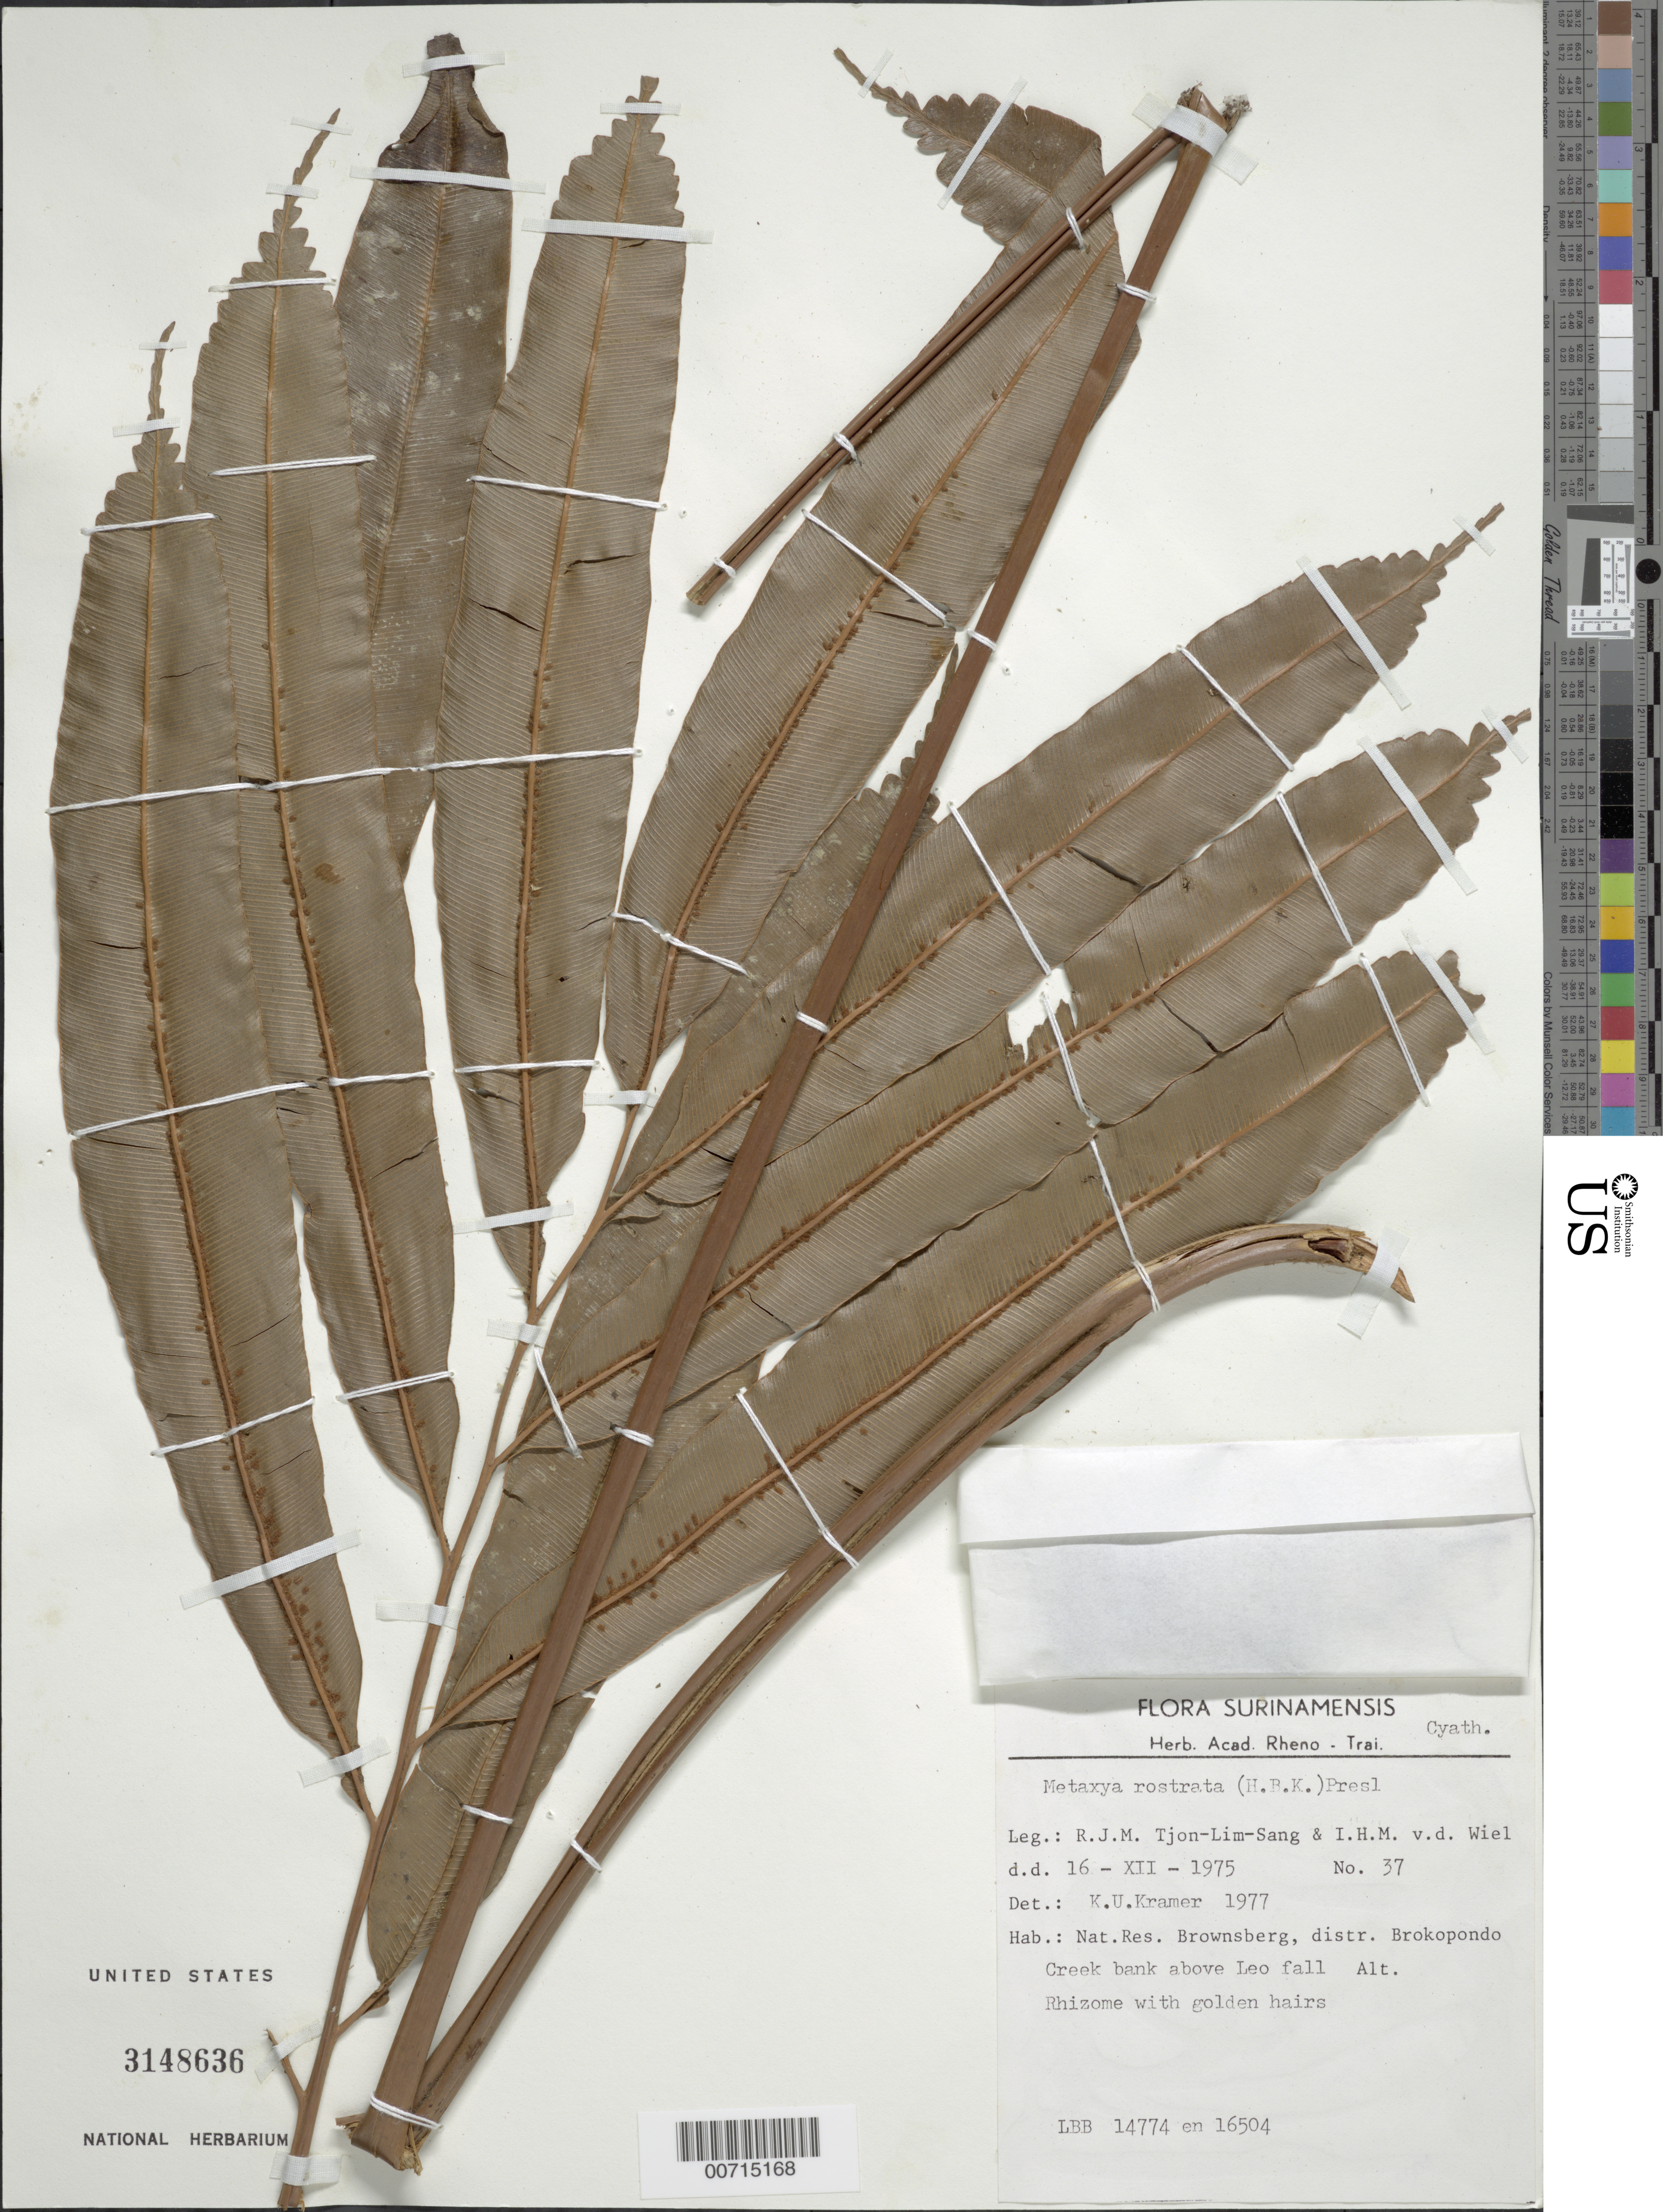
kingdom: Plantae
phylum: Tracheophyta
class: Polypodiopsida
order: Cyatheales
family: Metaxyaceae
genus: Metaxya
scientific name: Metaxya rostrata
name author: (Kunth) C. Presl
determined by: Kramer, K. U.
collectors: R. Tjon-Lim-Sang & I. Wiel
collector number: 37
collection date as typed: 16-Dec-75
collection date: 1975-12-16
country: Suriname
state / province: Brokopondo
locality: Brownsberg Nature Reserve, above Leo Fall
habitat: Creek bank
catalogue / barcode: US 3148636